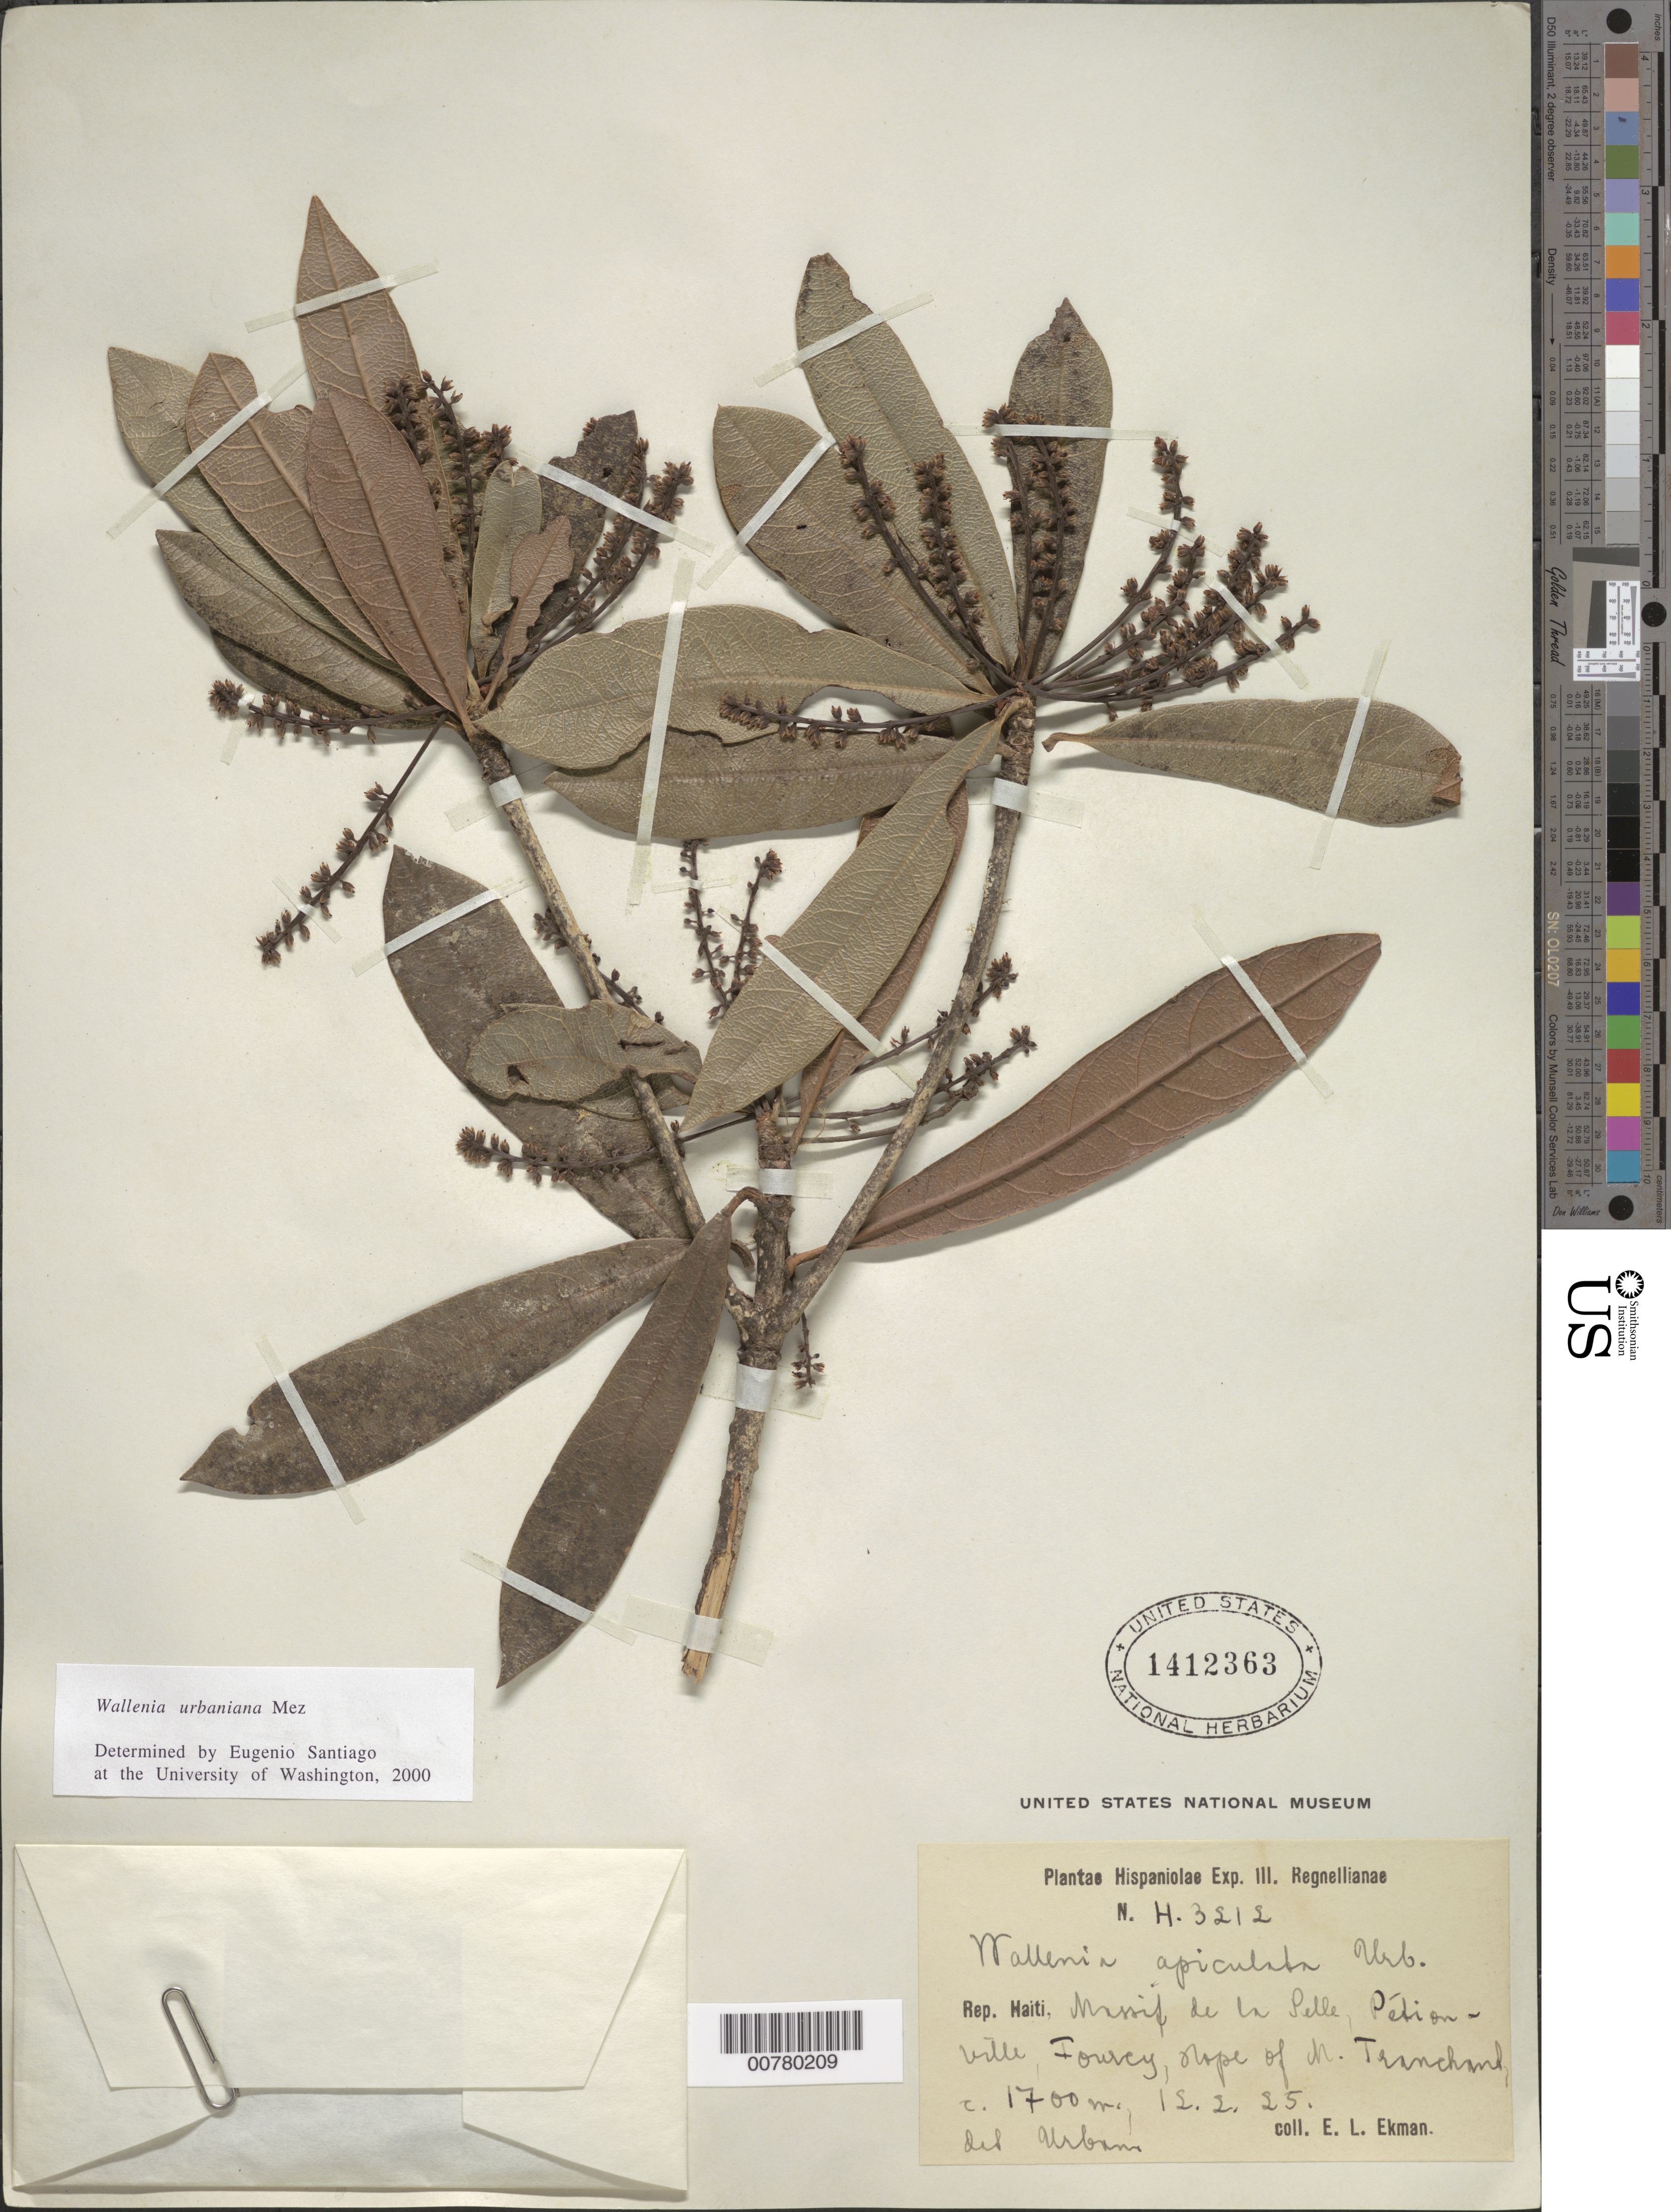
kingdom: Plantae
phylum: Tracheophyta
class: Magnoliopsida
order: Ericales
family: Primulaceae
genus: Wallenia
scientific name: Wallenia urbaniana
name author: Mez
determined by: Santiago, E.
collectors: E. L. Ekman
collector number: H 3212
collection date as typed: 12 Feb 1925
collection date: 1925-02-12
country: Haiti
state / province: Ouest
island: Hispaniola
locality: Massif de la Selle, Pétionville, Fourcy, slope of M. Tranchant.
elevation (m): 1700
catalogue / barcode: US 1412363